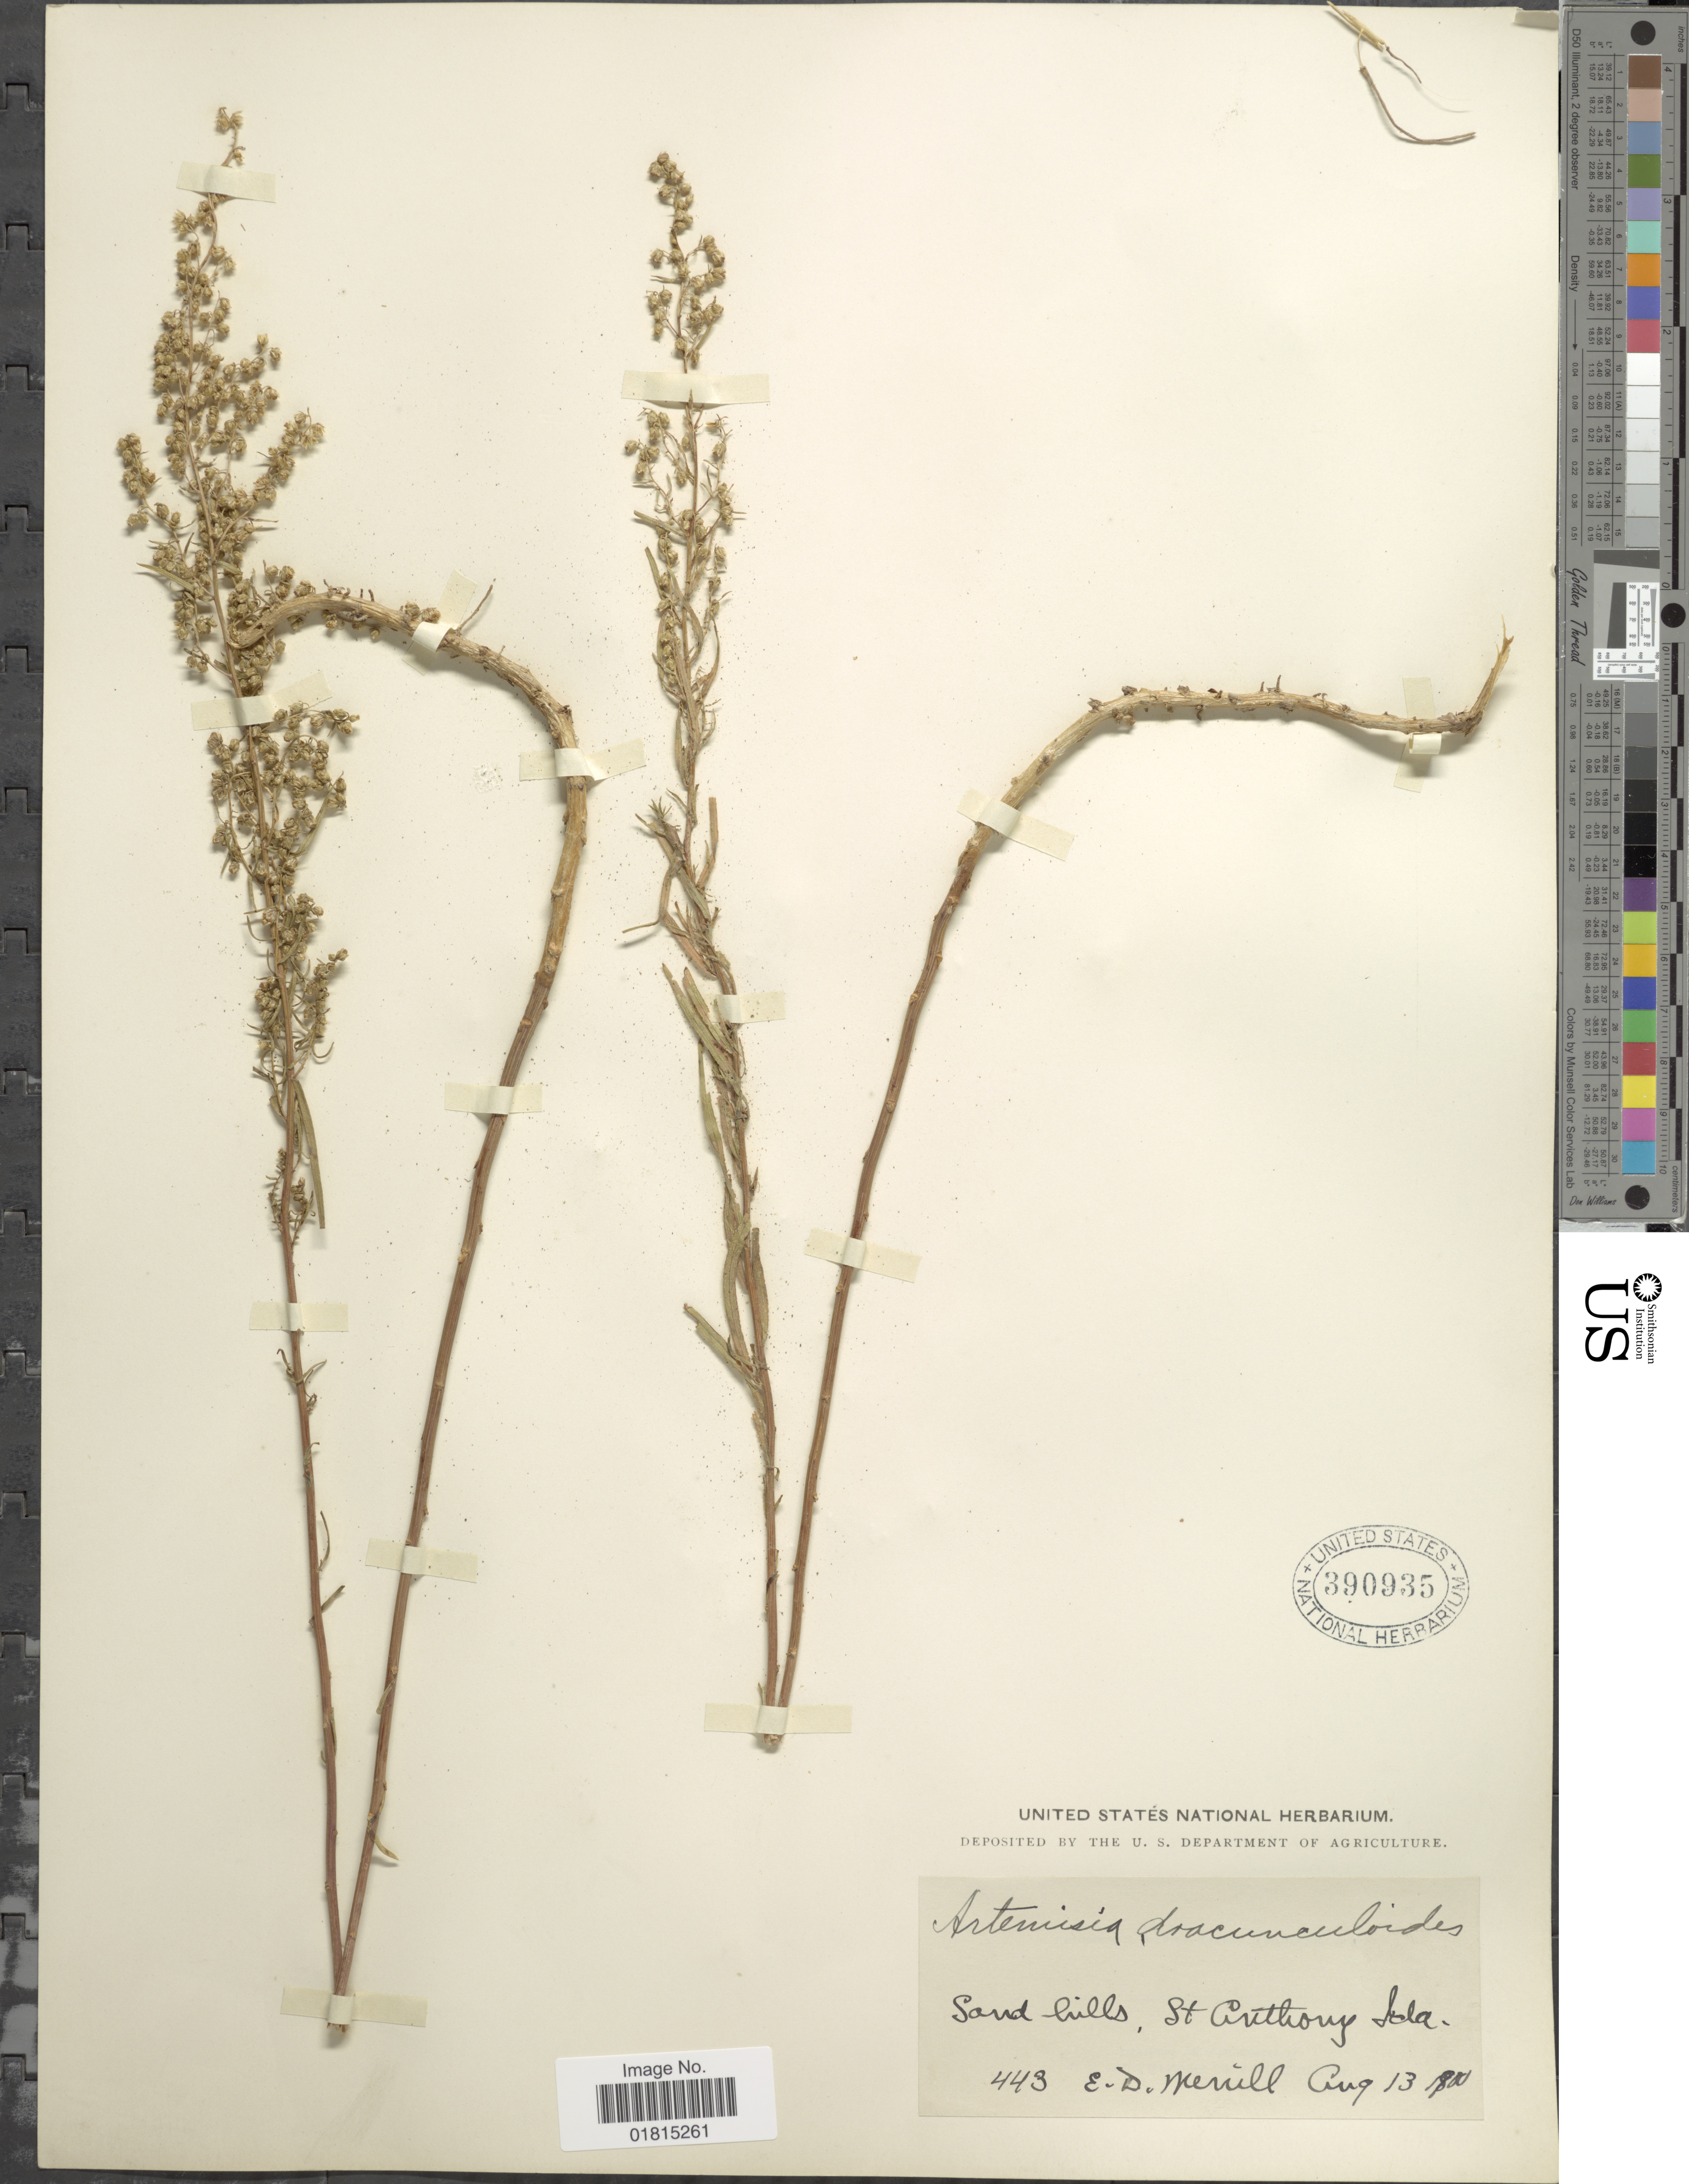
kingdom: Plantae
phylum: Tracheophyta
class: Magnoliopsida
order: Asterales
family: Asteraceae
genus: Artemisia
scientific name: Artemisia dracunculoides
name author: Pursh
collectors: E. D. Merrill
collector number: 443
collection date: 1800-08-13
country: United States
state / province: Idaho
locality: Sand hills, St Anthony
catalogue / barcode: US 390935